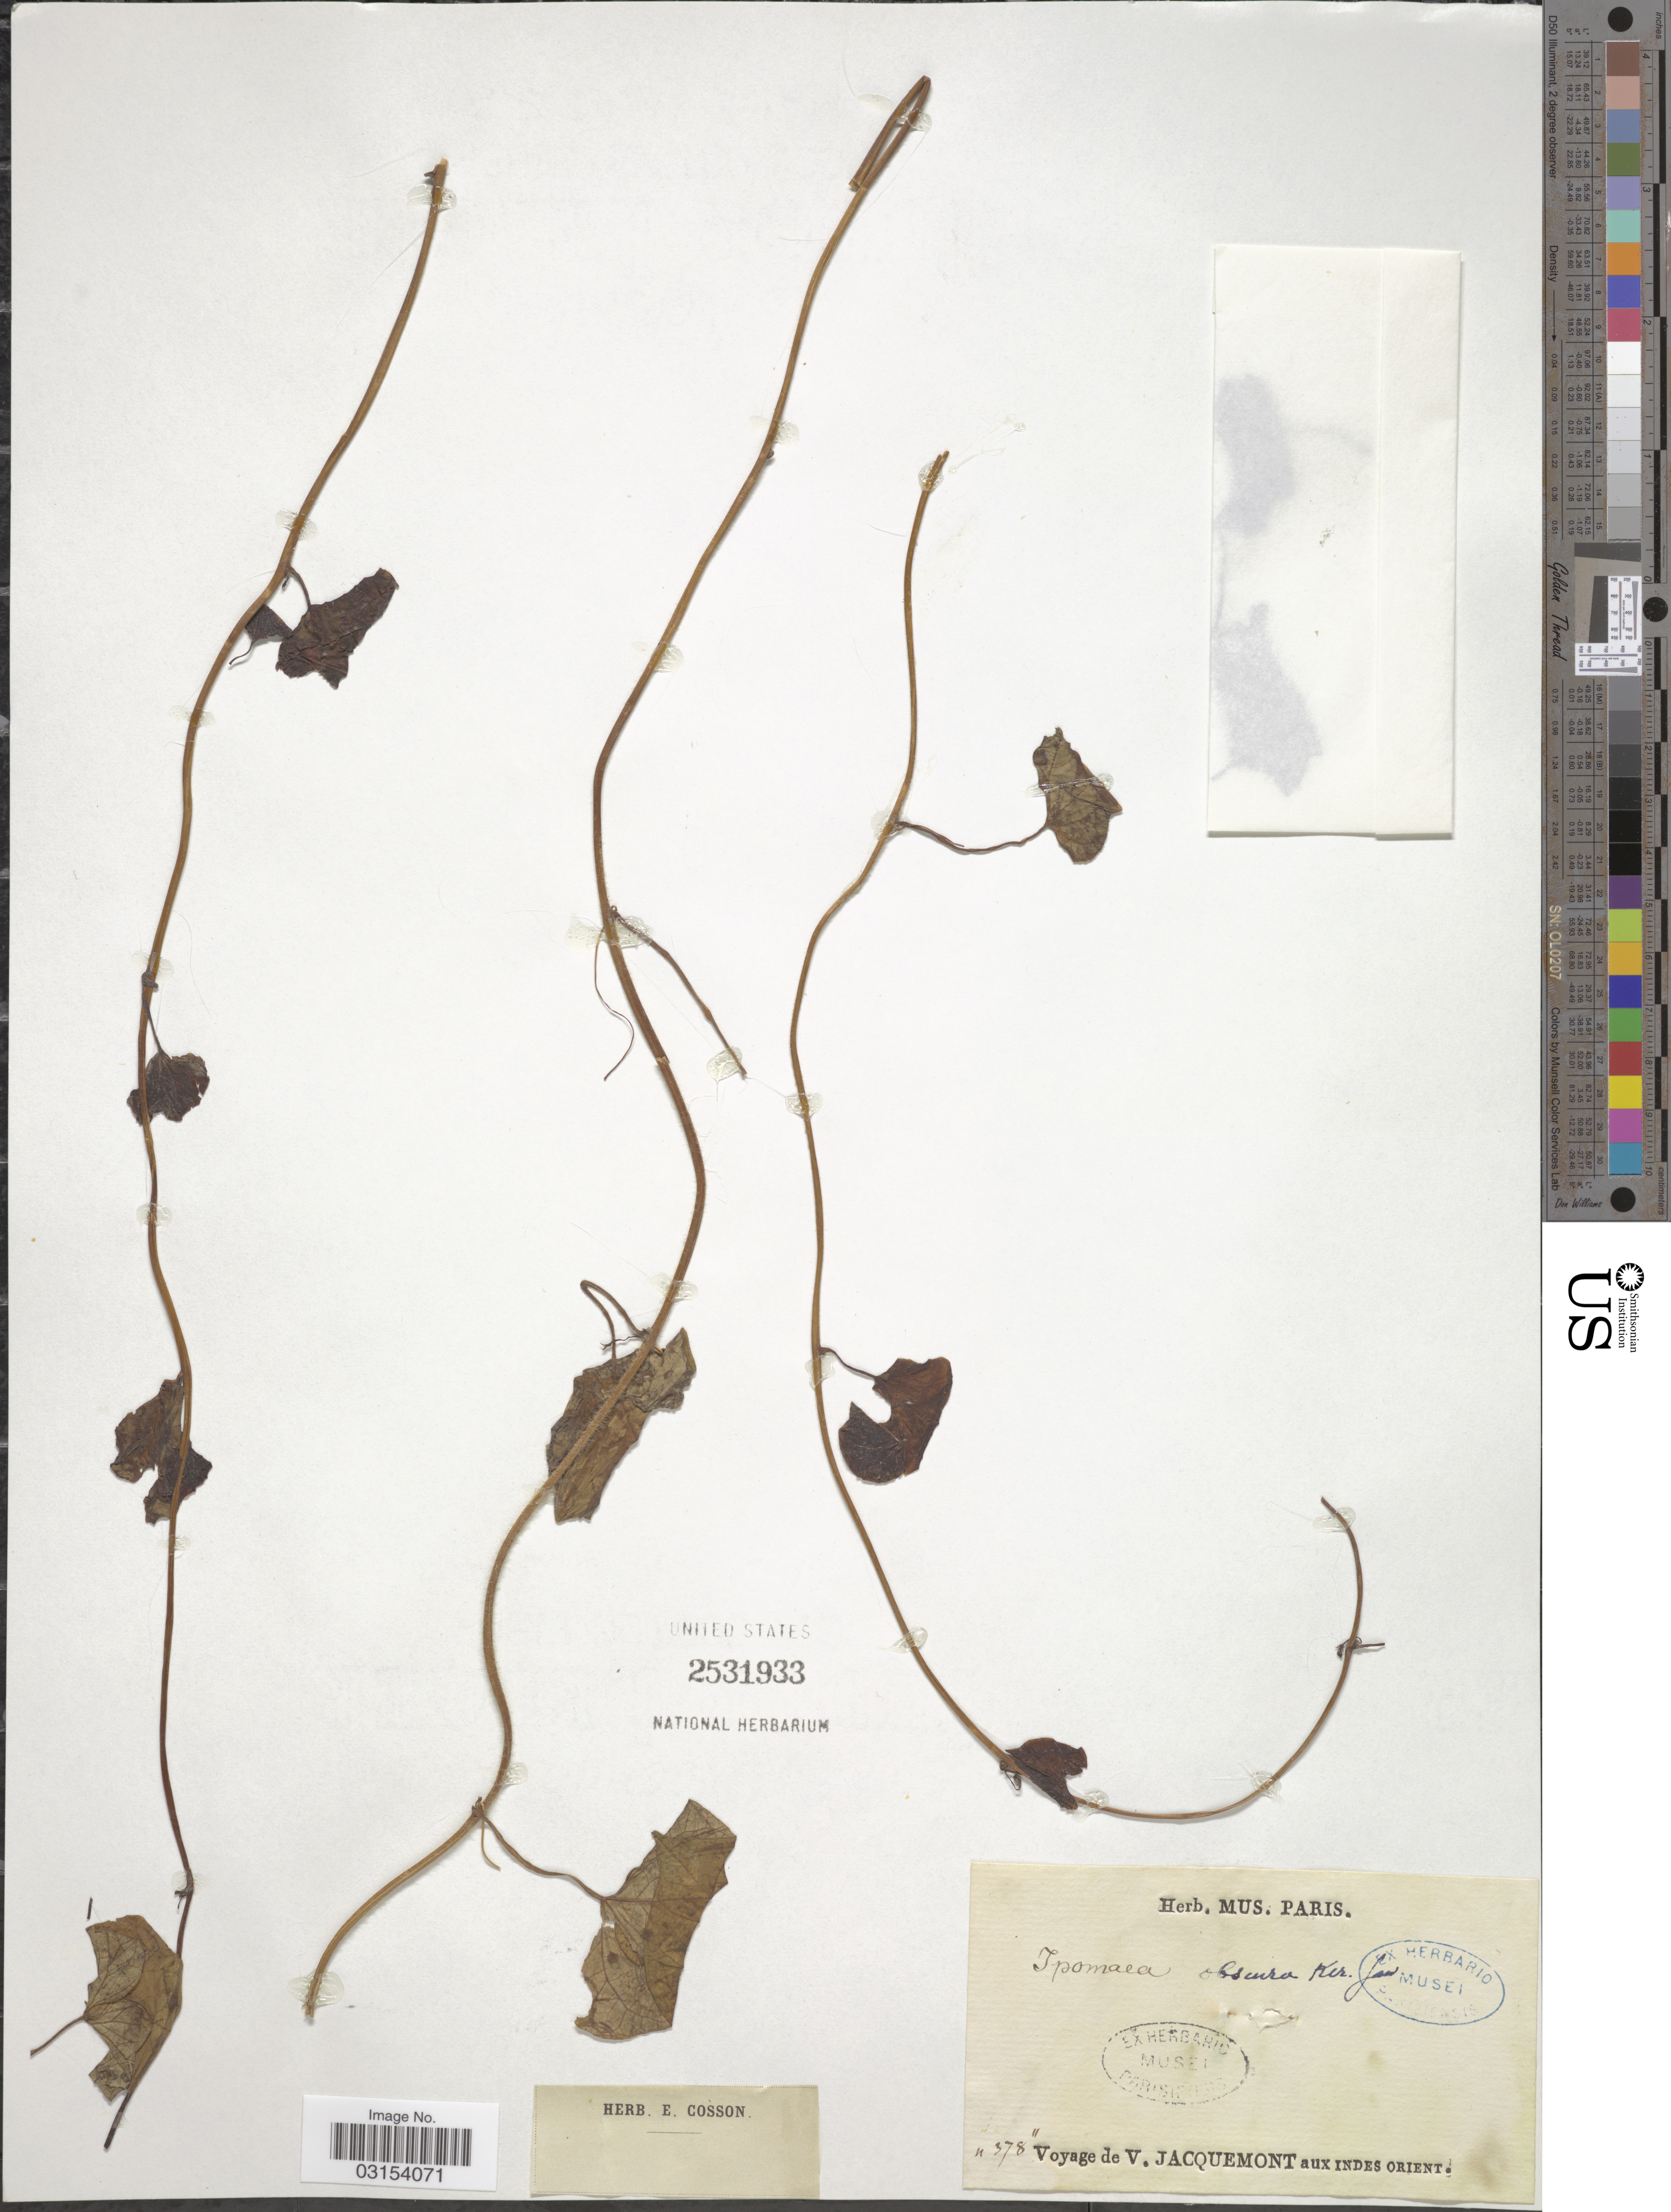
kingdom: Plantae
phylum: Tracheophyta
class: Magnoliopsida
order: Solanales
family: Convolvulaceae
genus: Ipomoea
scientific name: Ipomoea obscura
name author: (L.) Ker Gawl.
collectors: V. Jacquemont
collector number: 378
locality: Aux Indes Orient.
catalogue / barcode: US 2531933